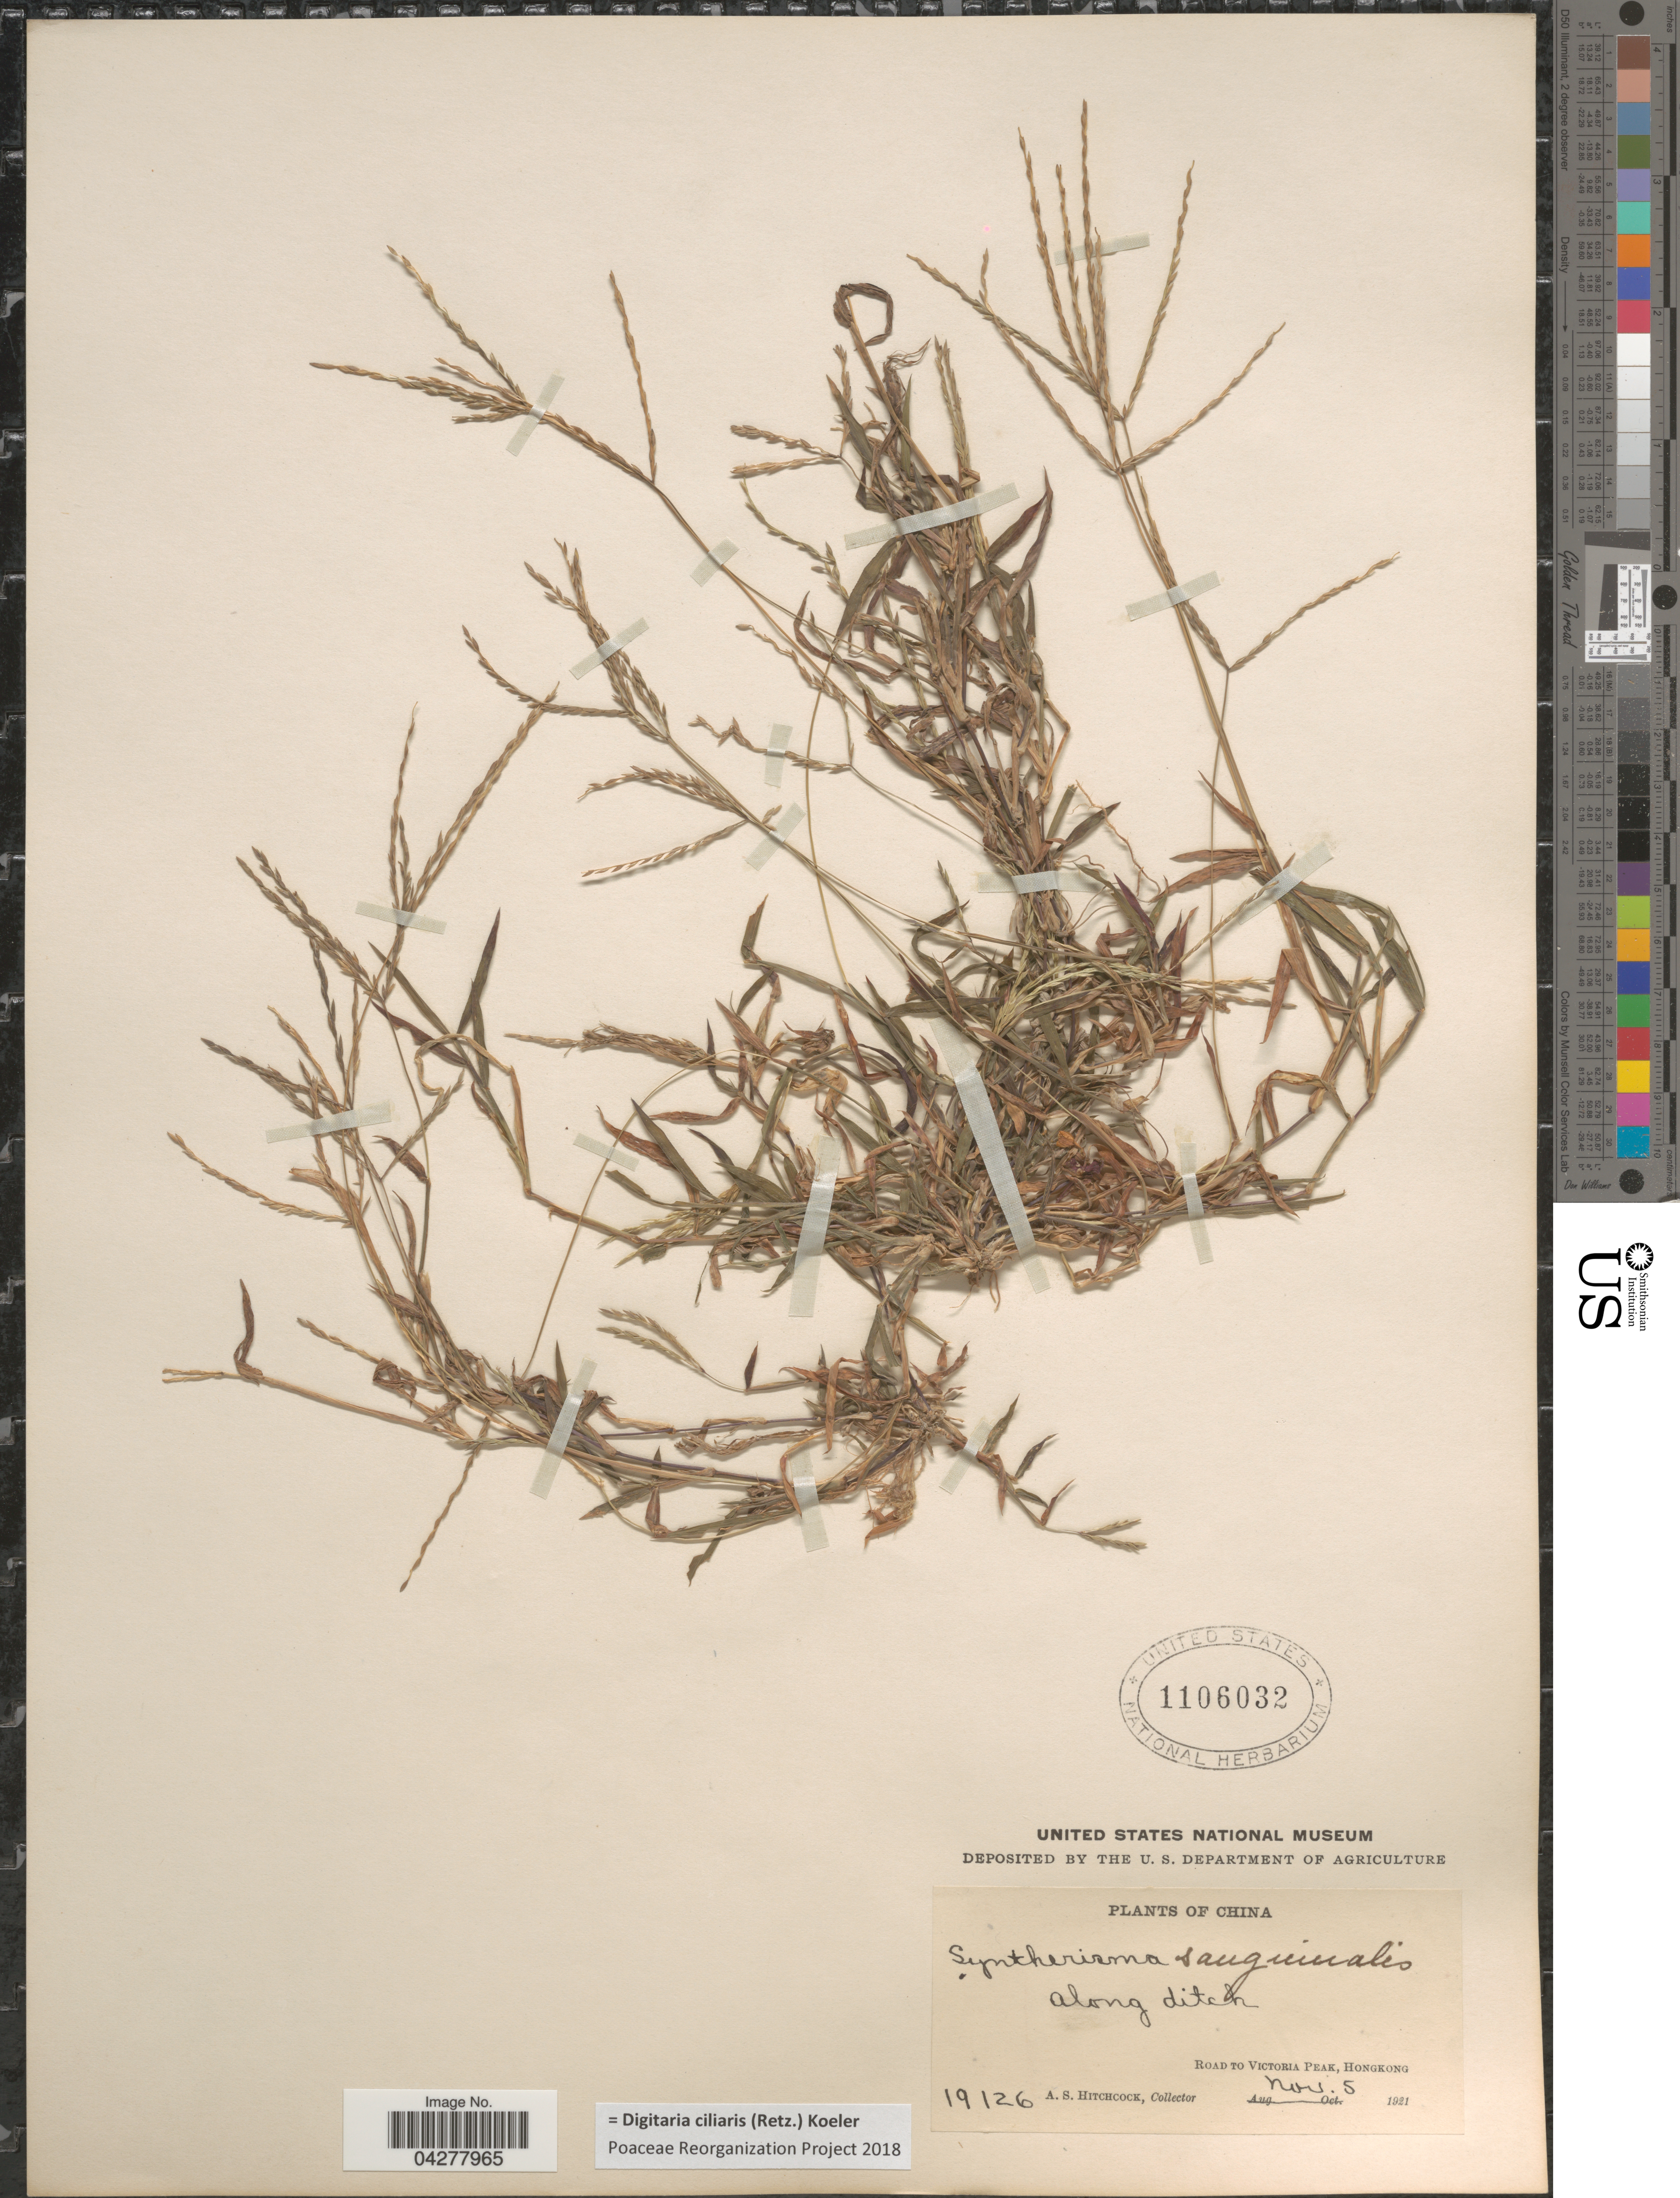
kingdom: Plantae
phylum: Tracheophyta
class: Liliopsida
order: Poales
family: Poaceae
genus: Digitaria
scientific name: Digitaria ciliaris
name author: (Retz.) Koeler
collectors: A. S. Hitchcock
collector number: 19126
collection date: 1921-11-05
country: China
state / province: Hong Kong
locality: Along ditch. Road to Victoria Peak, Hongkong.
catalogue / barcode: US 1106032